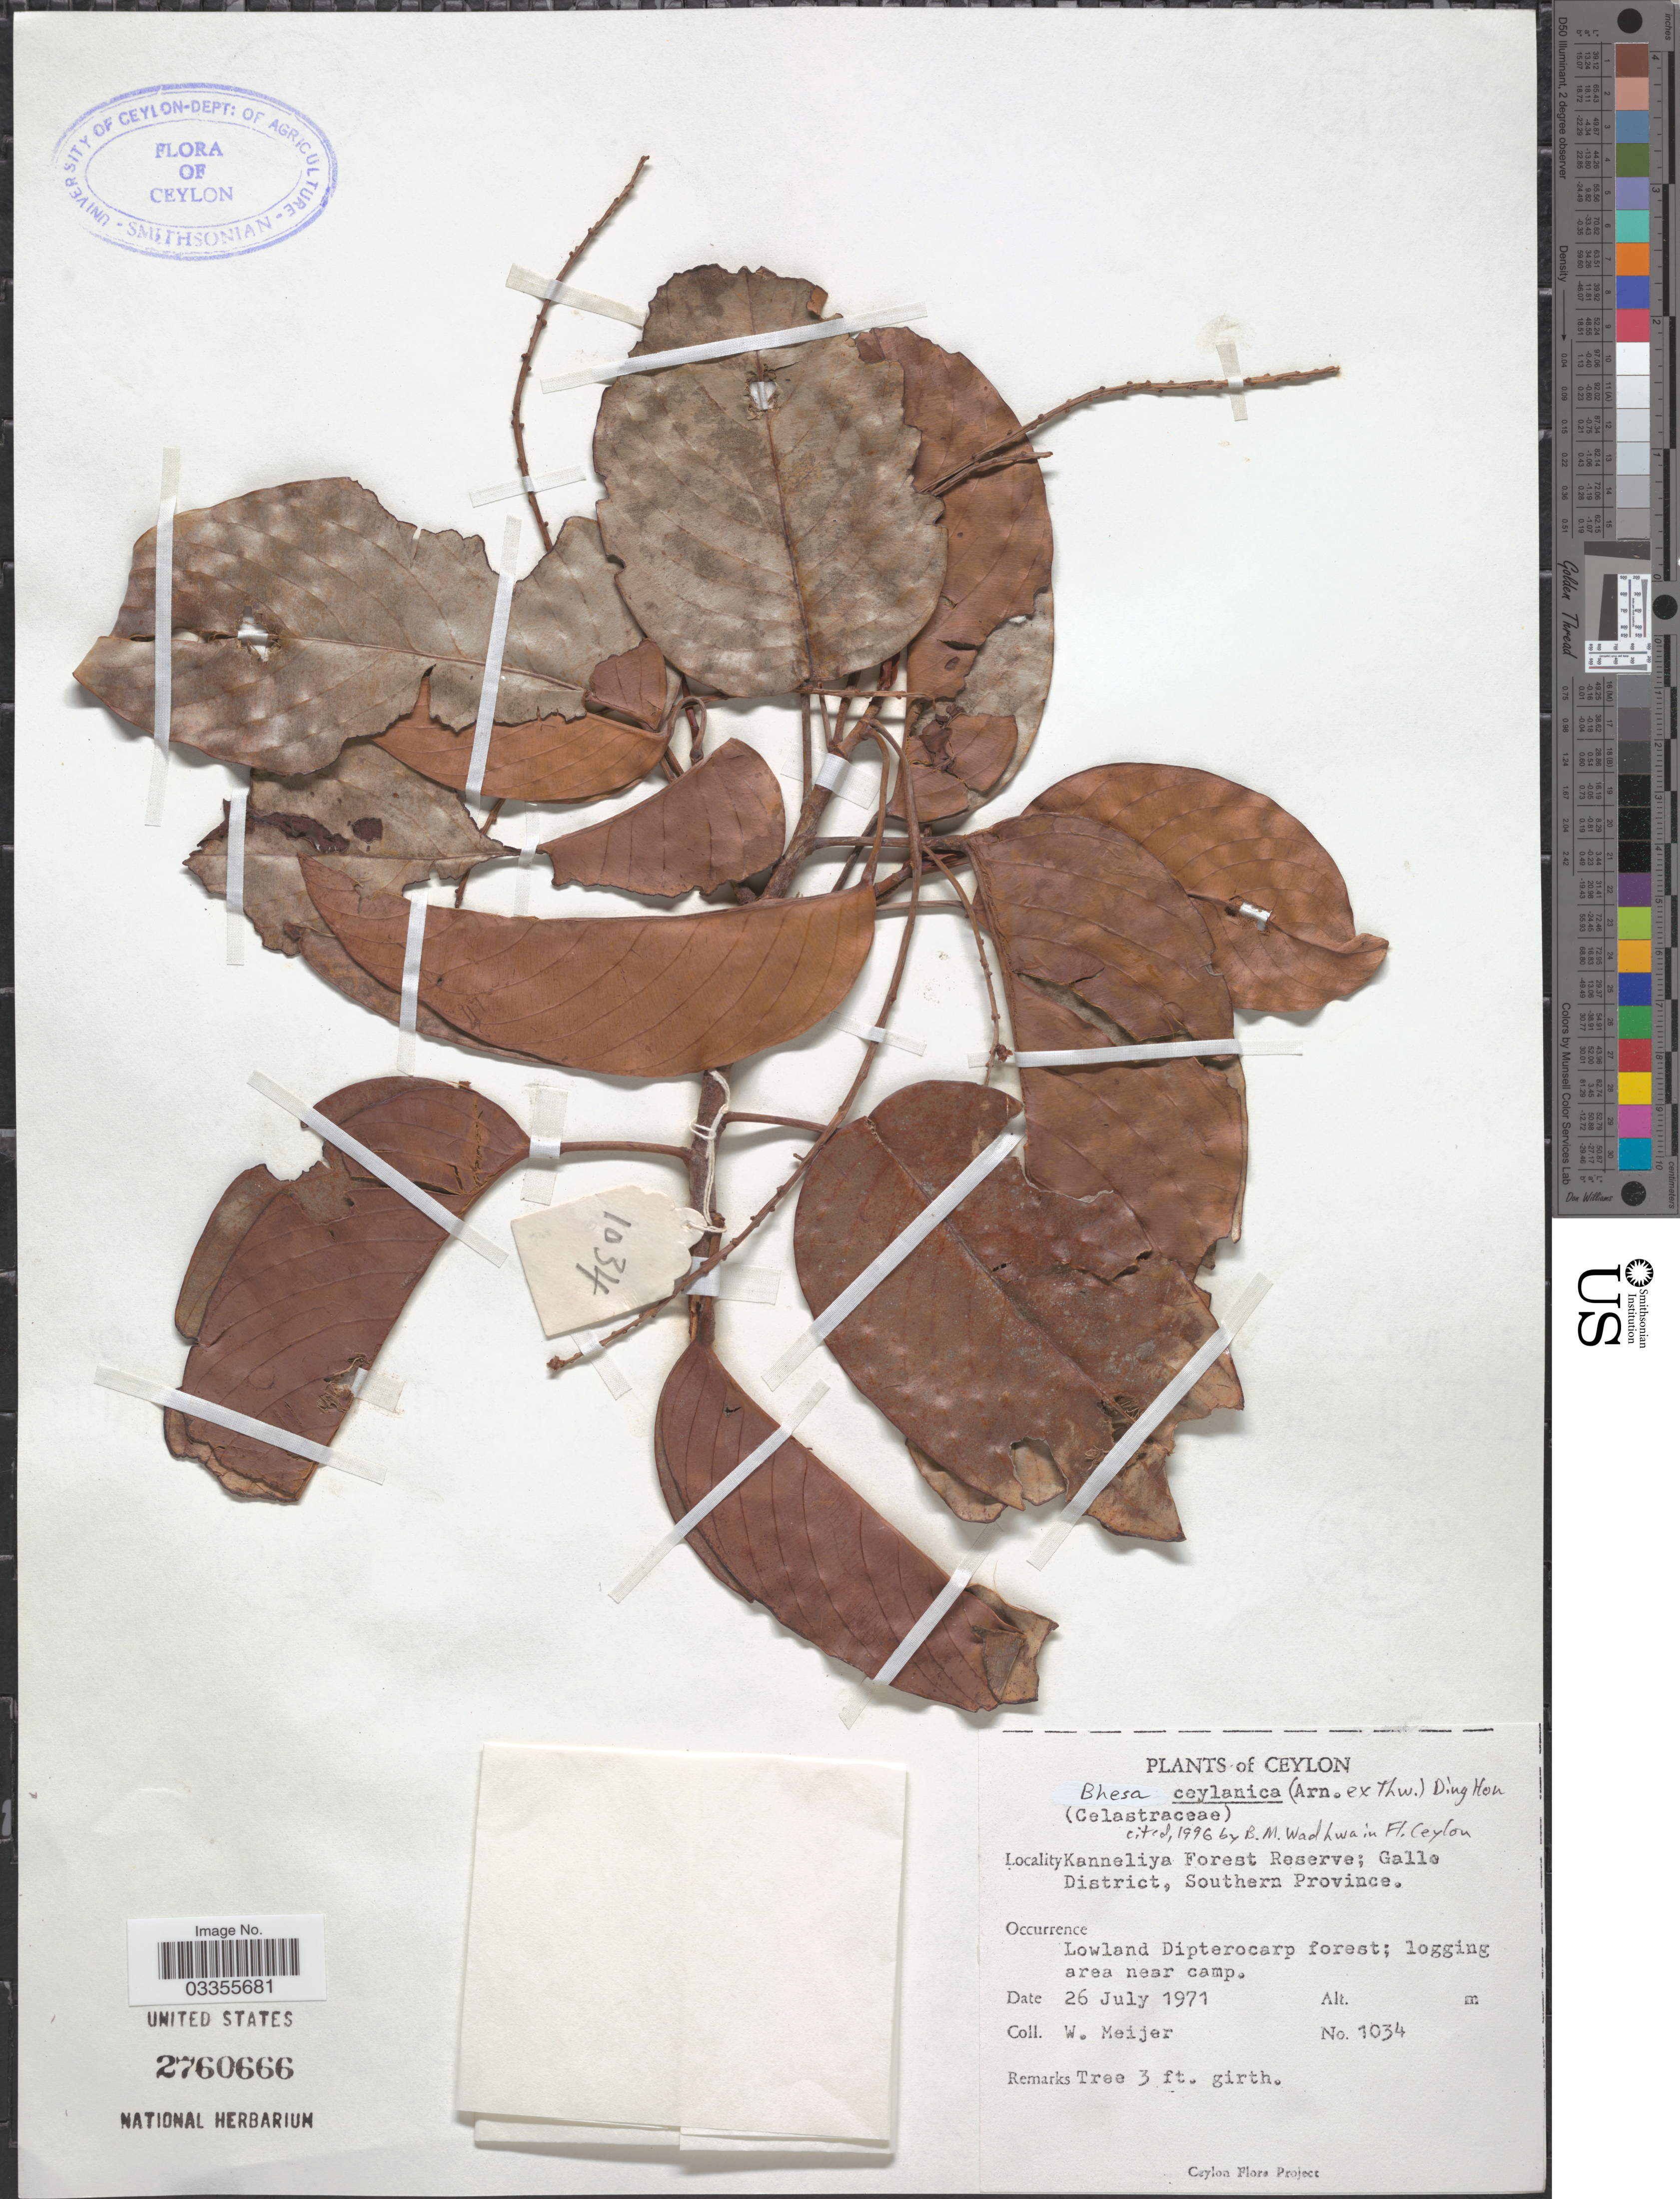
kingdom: Plantae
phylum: Tracheophyta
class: Magnoliopsida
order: Malpighiales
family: Centroplacaceae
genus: Bhesa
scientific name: Bhesa ceylanica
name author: (Arn. ex Thwaites) Ding Hou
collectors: W. Meijer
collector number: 1034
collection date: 1971-07-26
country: Sri Lanka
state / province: Southern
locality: Ceylon. Kanneliya Forest Reserve; Galle District. Logging area near camp.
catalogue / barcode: US 2760666